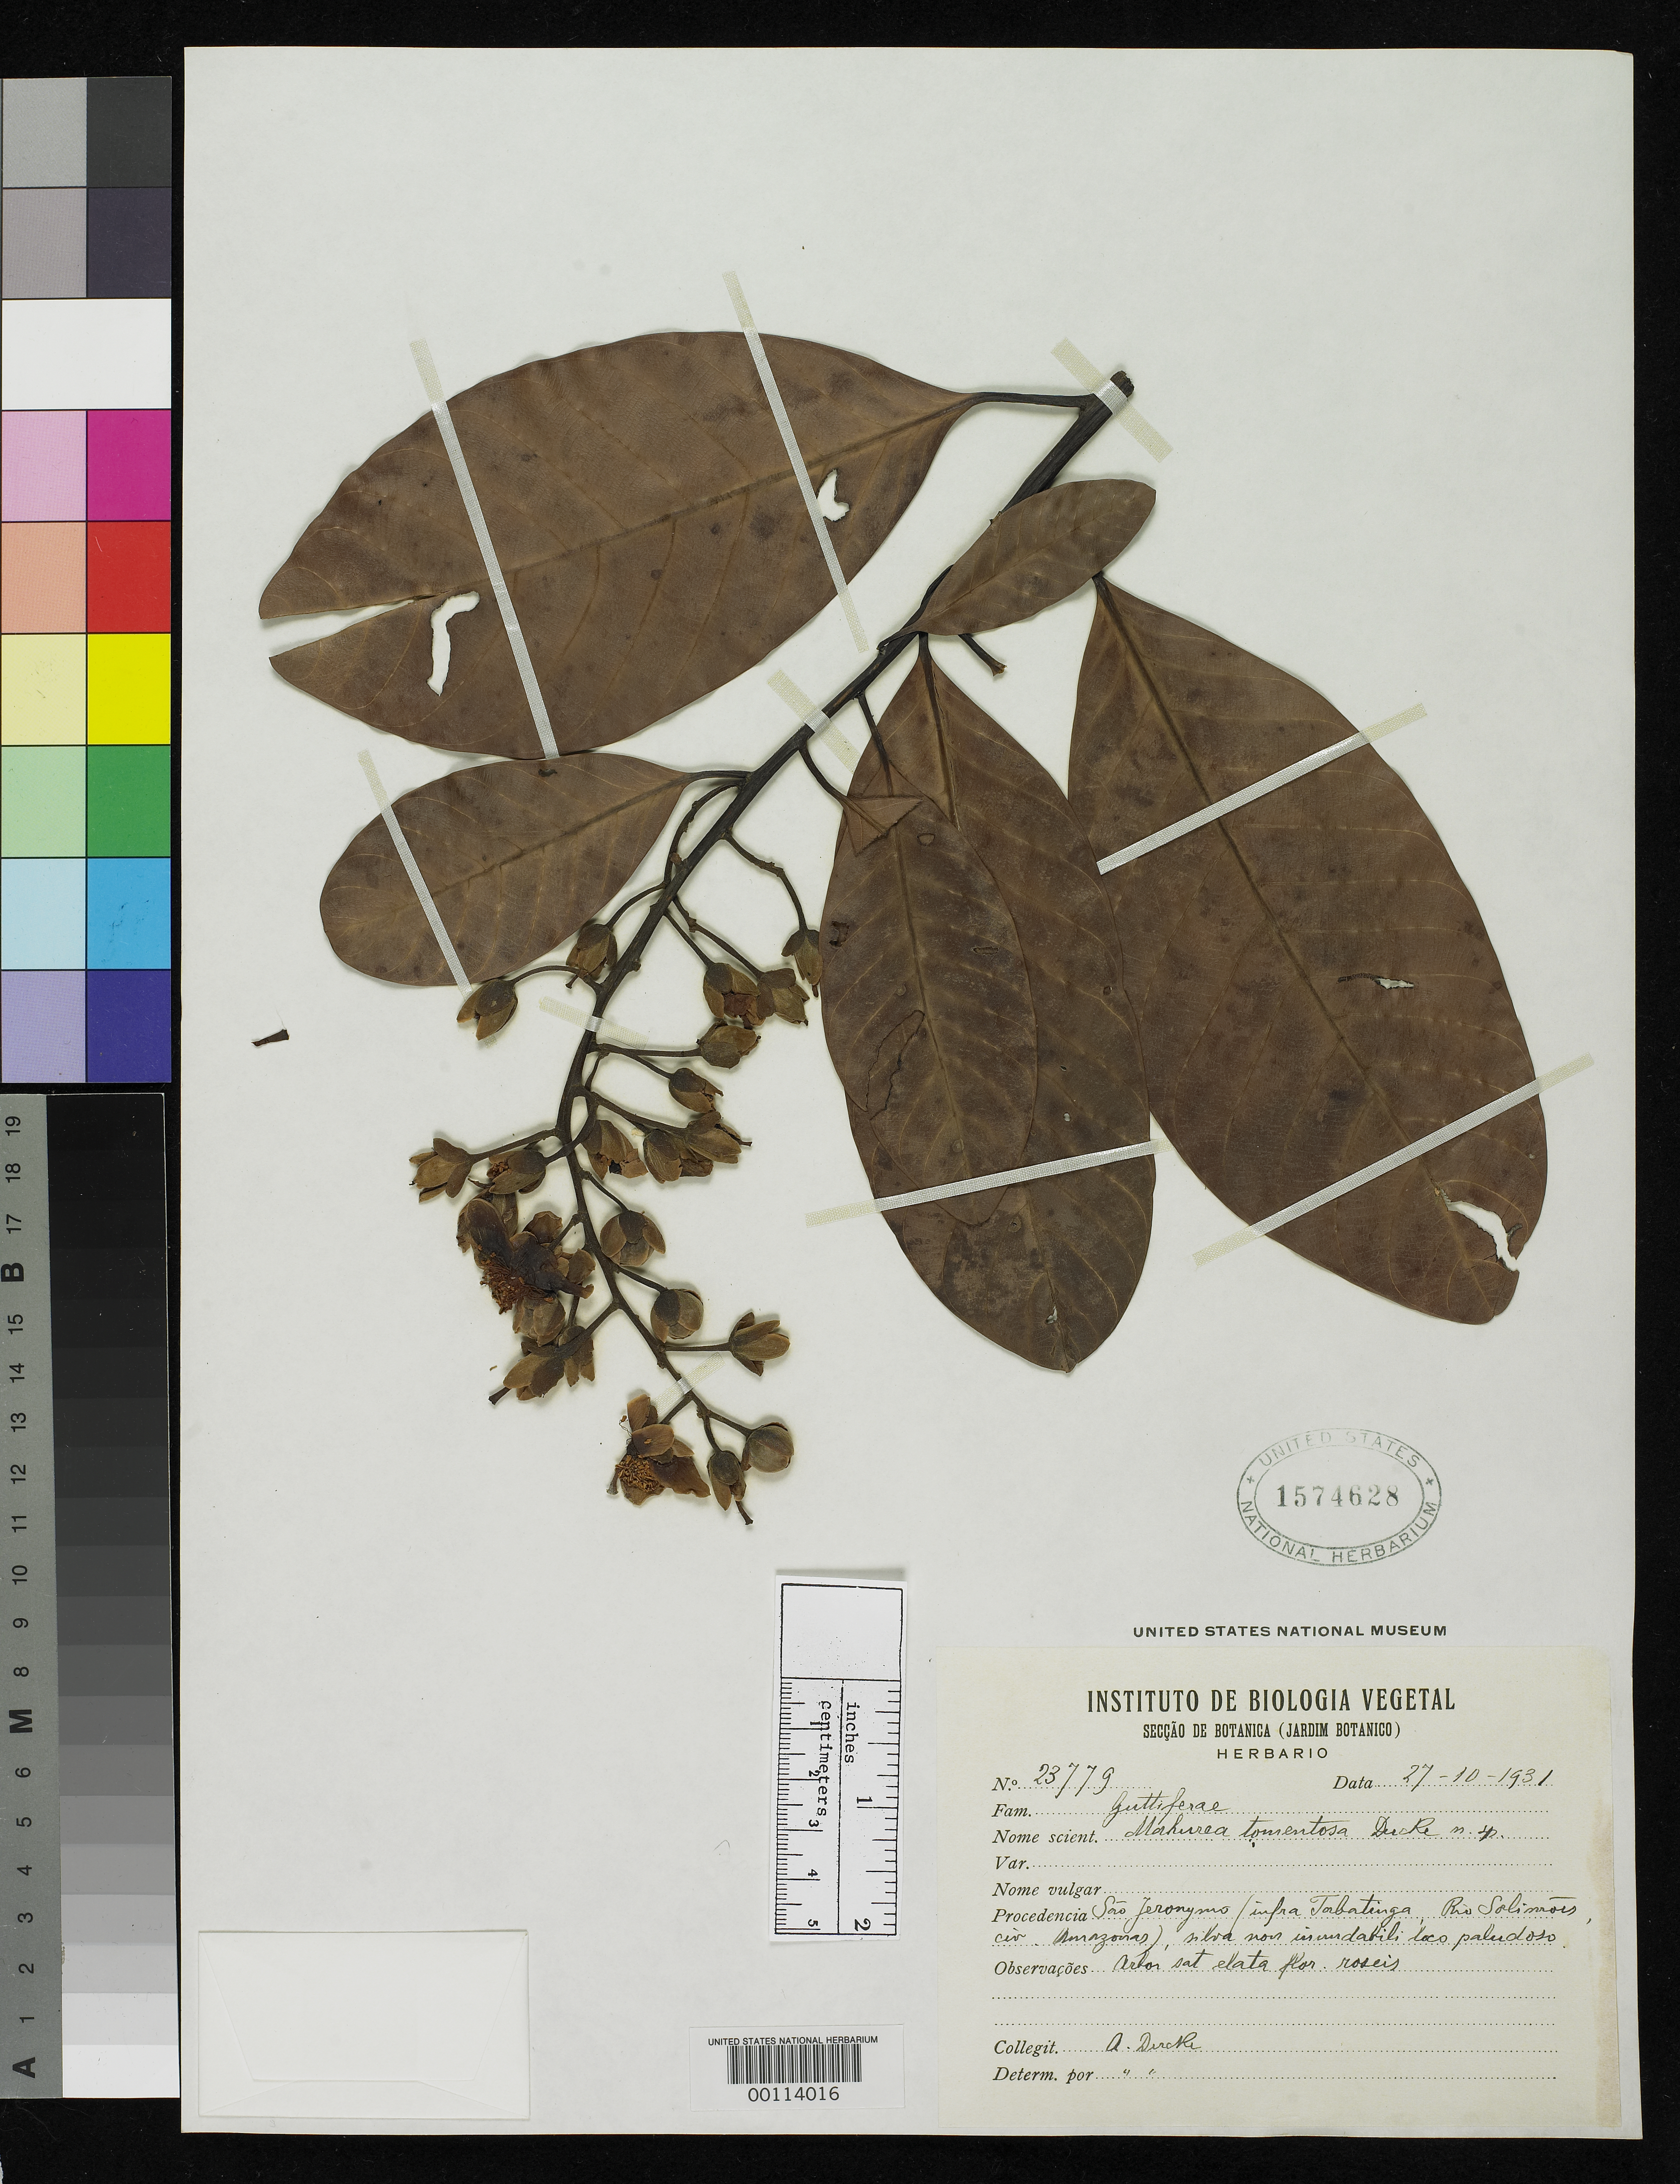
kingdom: Plantae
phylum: Tracheophyta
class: Magnoliopsida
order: Malpighiales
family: Calophyllaceae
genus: Mahurea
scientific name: Mahurea tomentosa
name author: Ducke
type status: Isotype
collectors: A. Ducke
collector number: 23779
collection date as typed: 27 Oct 1931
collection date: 1931-10-27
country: Brazil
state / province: Amazonas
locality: Rio Solimoes.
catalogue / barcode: US 1574628